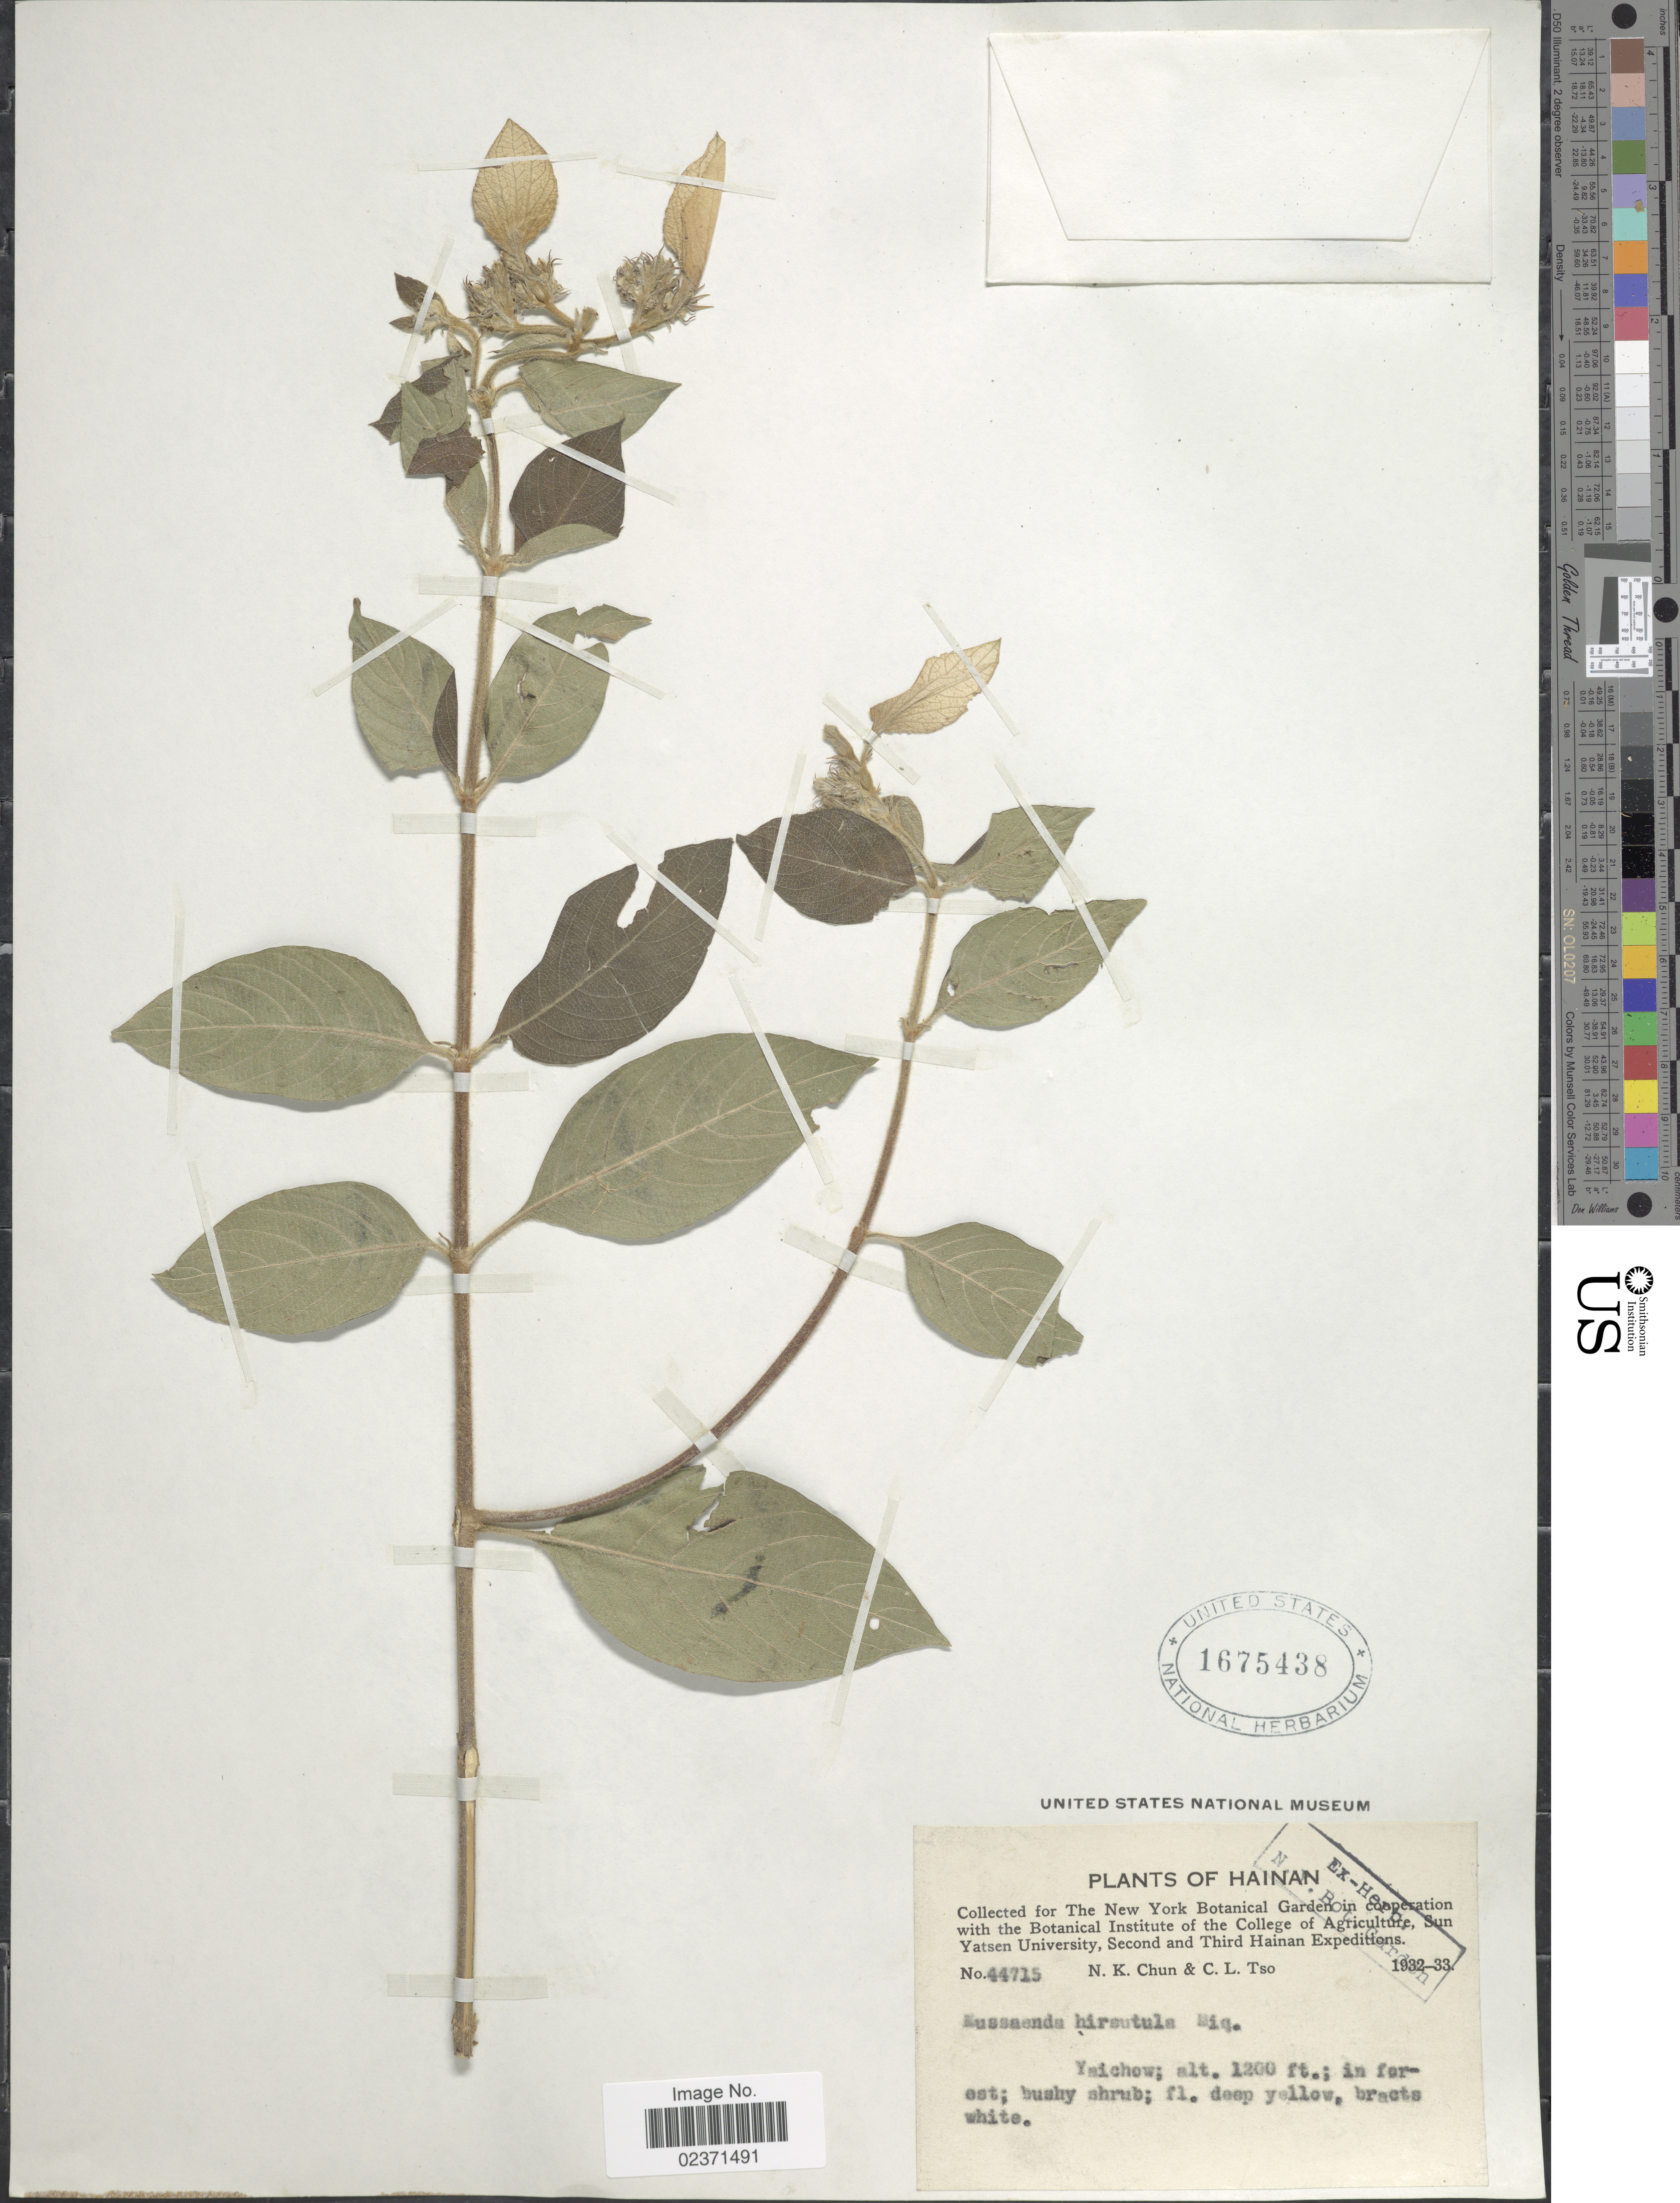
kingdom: Plantae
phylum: Tracheophyta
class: Magnoliopsida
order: Gentianales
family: Rubiaceae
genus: Mussaenda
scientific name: Mussaenda hirsutula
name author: Miq.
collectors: N. K. Chun & C. Tso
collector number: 44715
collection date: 1932/1933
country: China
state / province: Hainan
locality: Yaichow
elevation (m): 366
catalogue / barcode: US 1675438